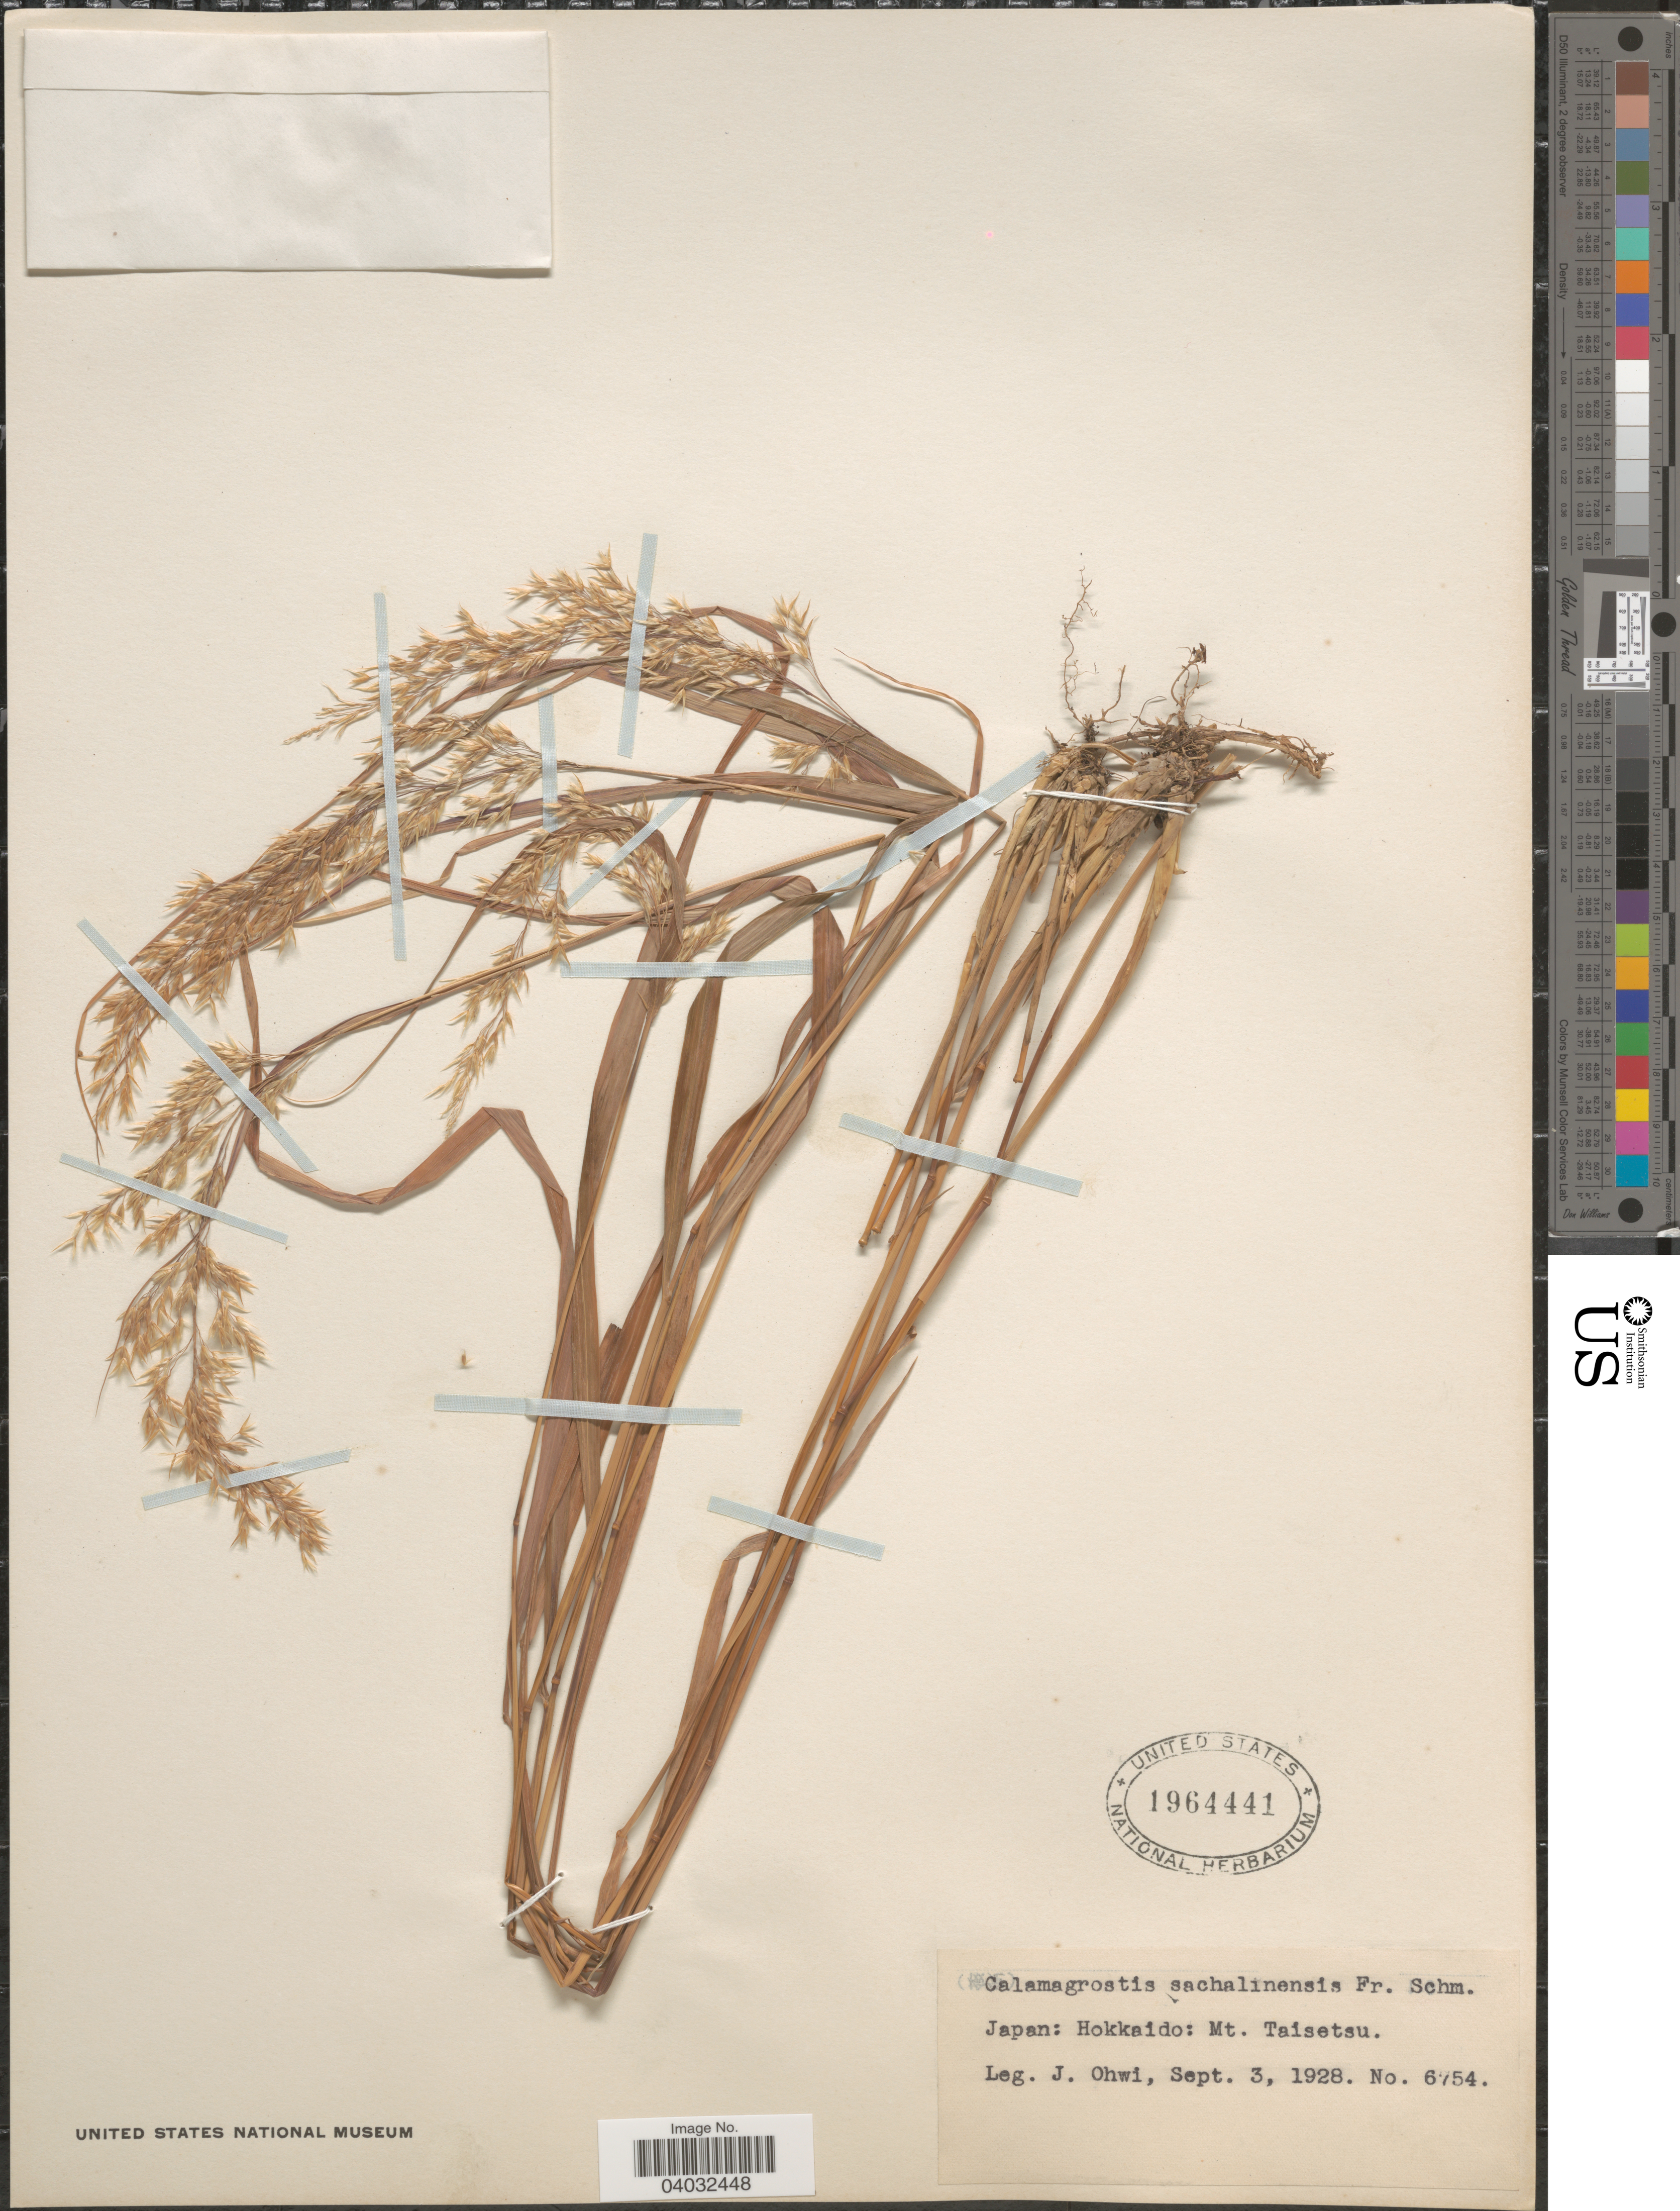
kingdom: Plantae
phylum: Tracheophyta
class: Liliopsida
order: Poales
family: Poaceae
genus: Calamagrostis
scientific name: Calamagrostis sachalinensis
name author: F. Schmidt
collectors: J. Ohwi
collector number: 6754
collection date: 1928-09-03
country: Japan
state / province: Hokkaidō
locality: Mt. Taisetsu.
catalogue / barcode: US 1964441